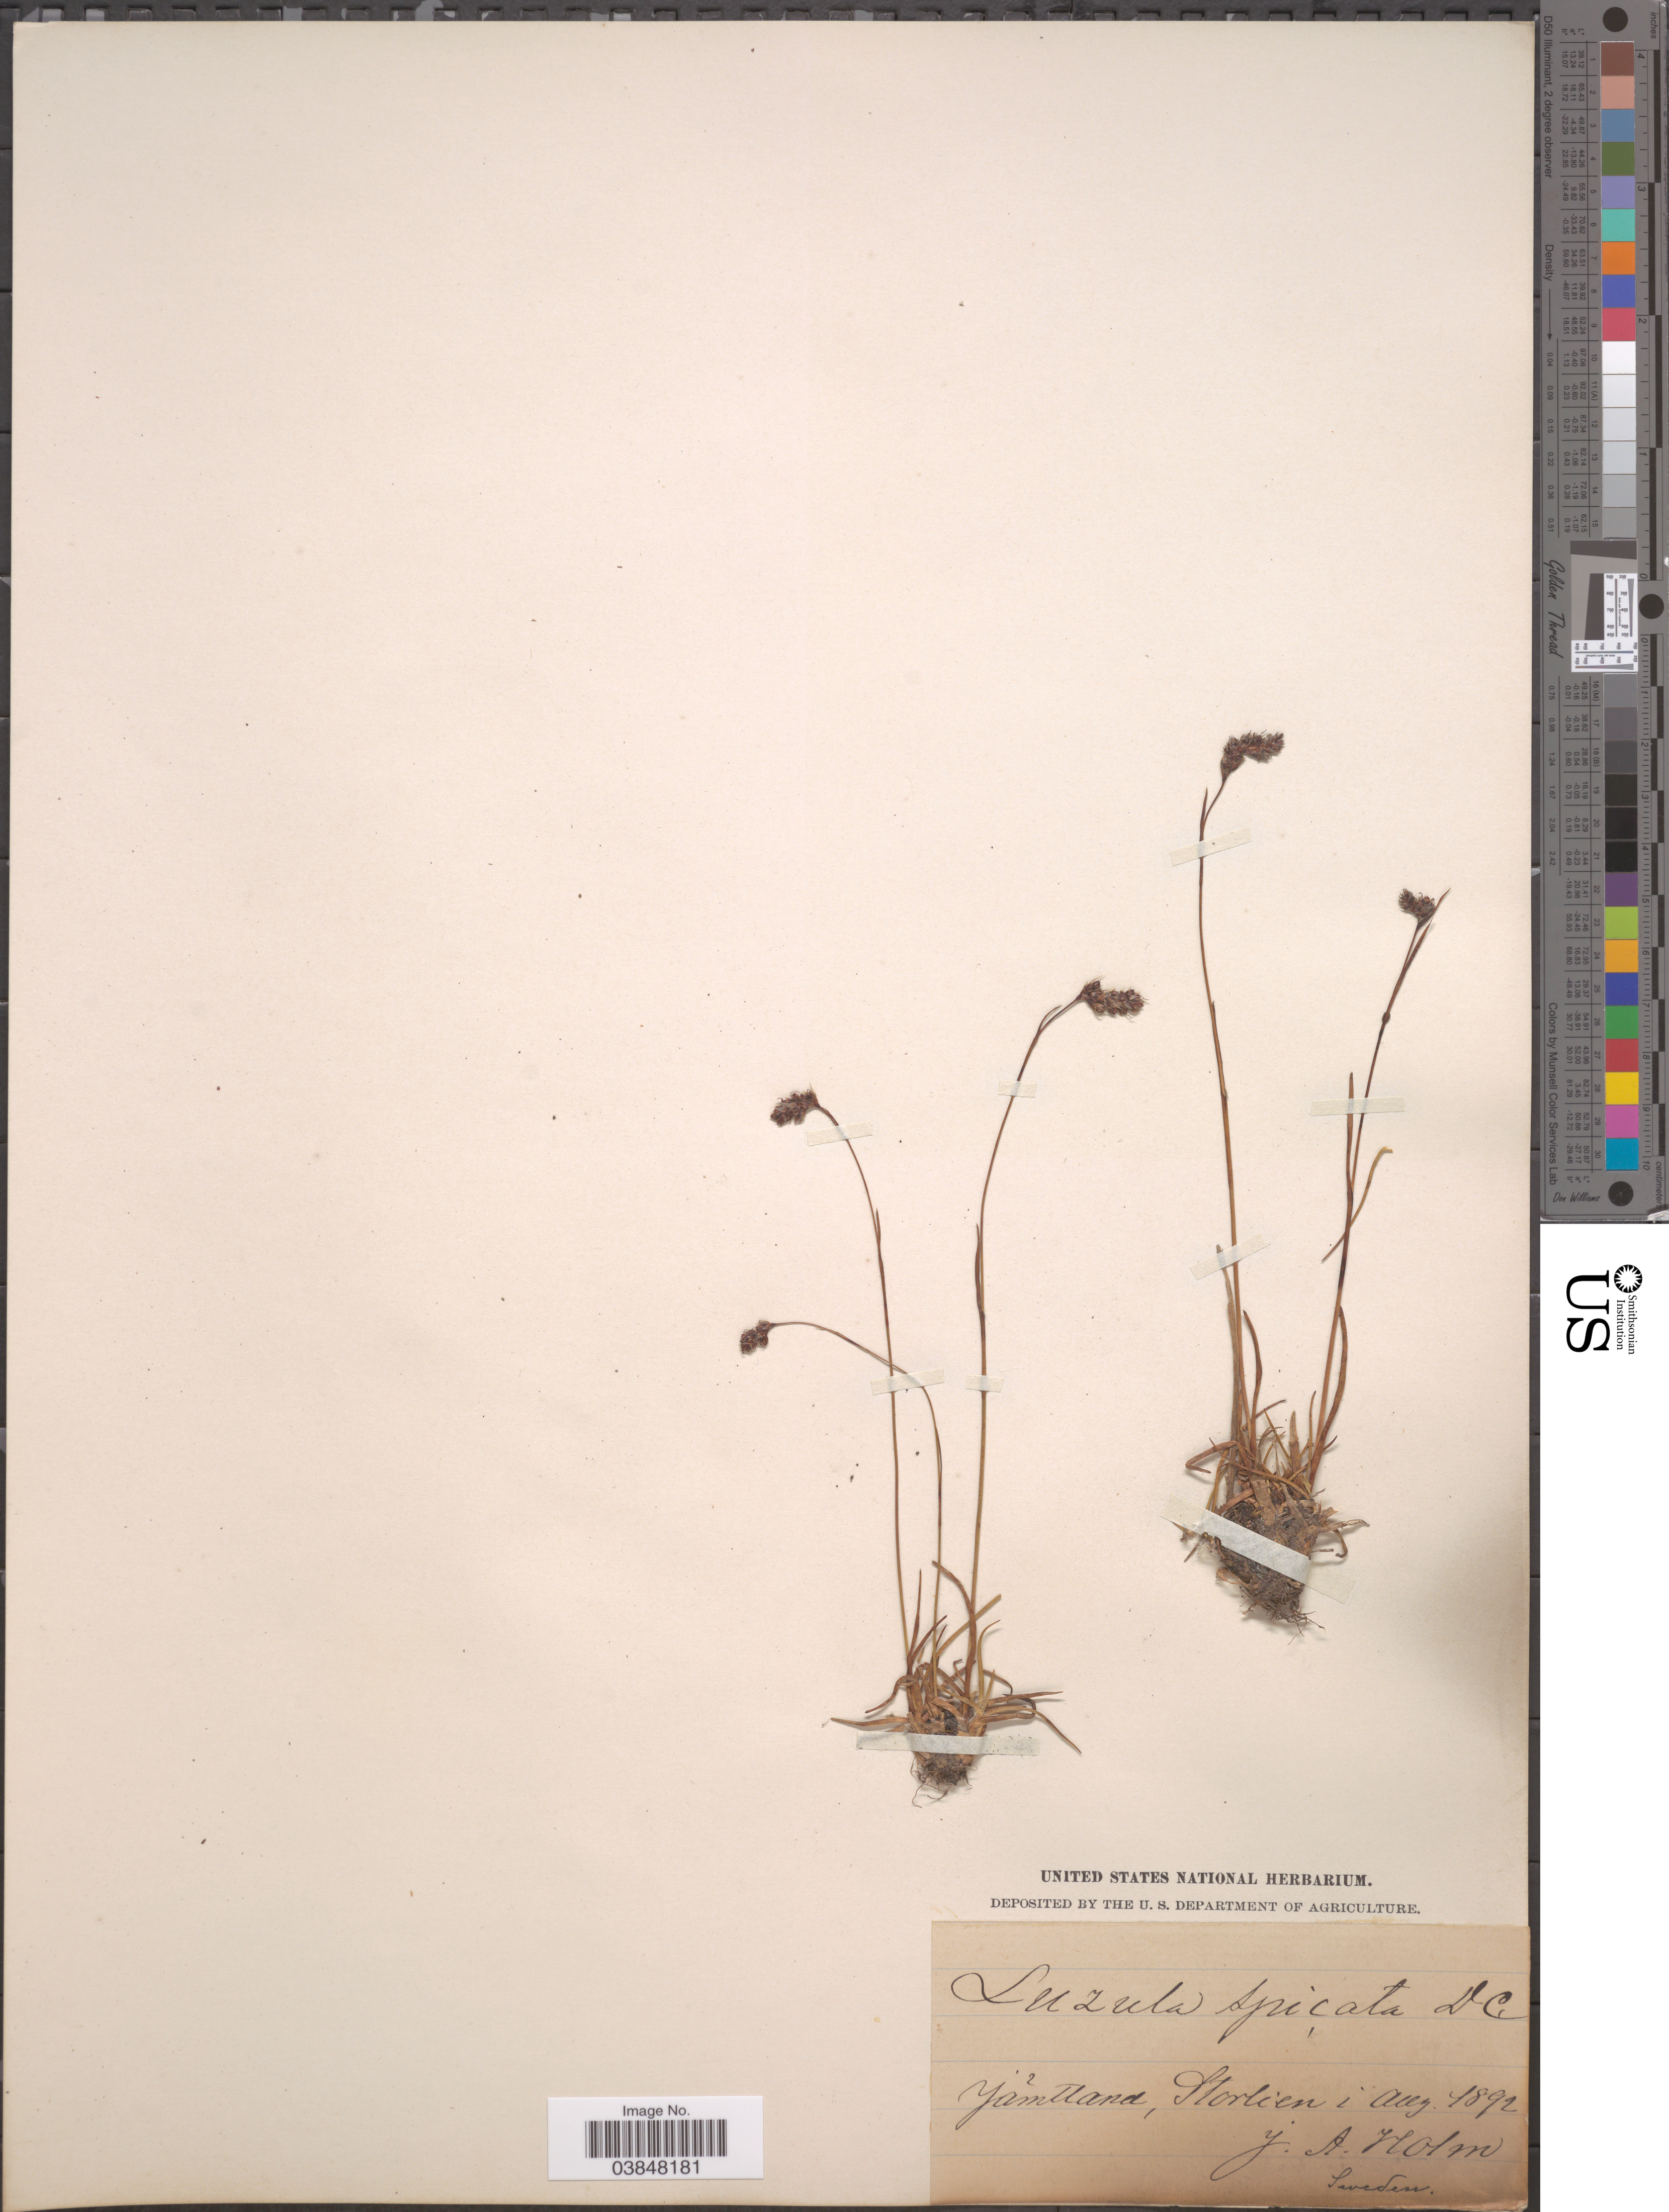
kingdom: Plantae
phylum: Tracheophyta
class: Liliopsida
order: Poales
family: Juncaceae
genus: Luzula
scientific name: Luzula spicata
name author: (L.) DC.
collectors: J. Holm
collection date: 1892-08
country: Sweden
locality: Yamtland, Storlien.